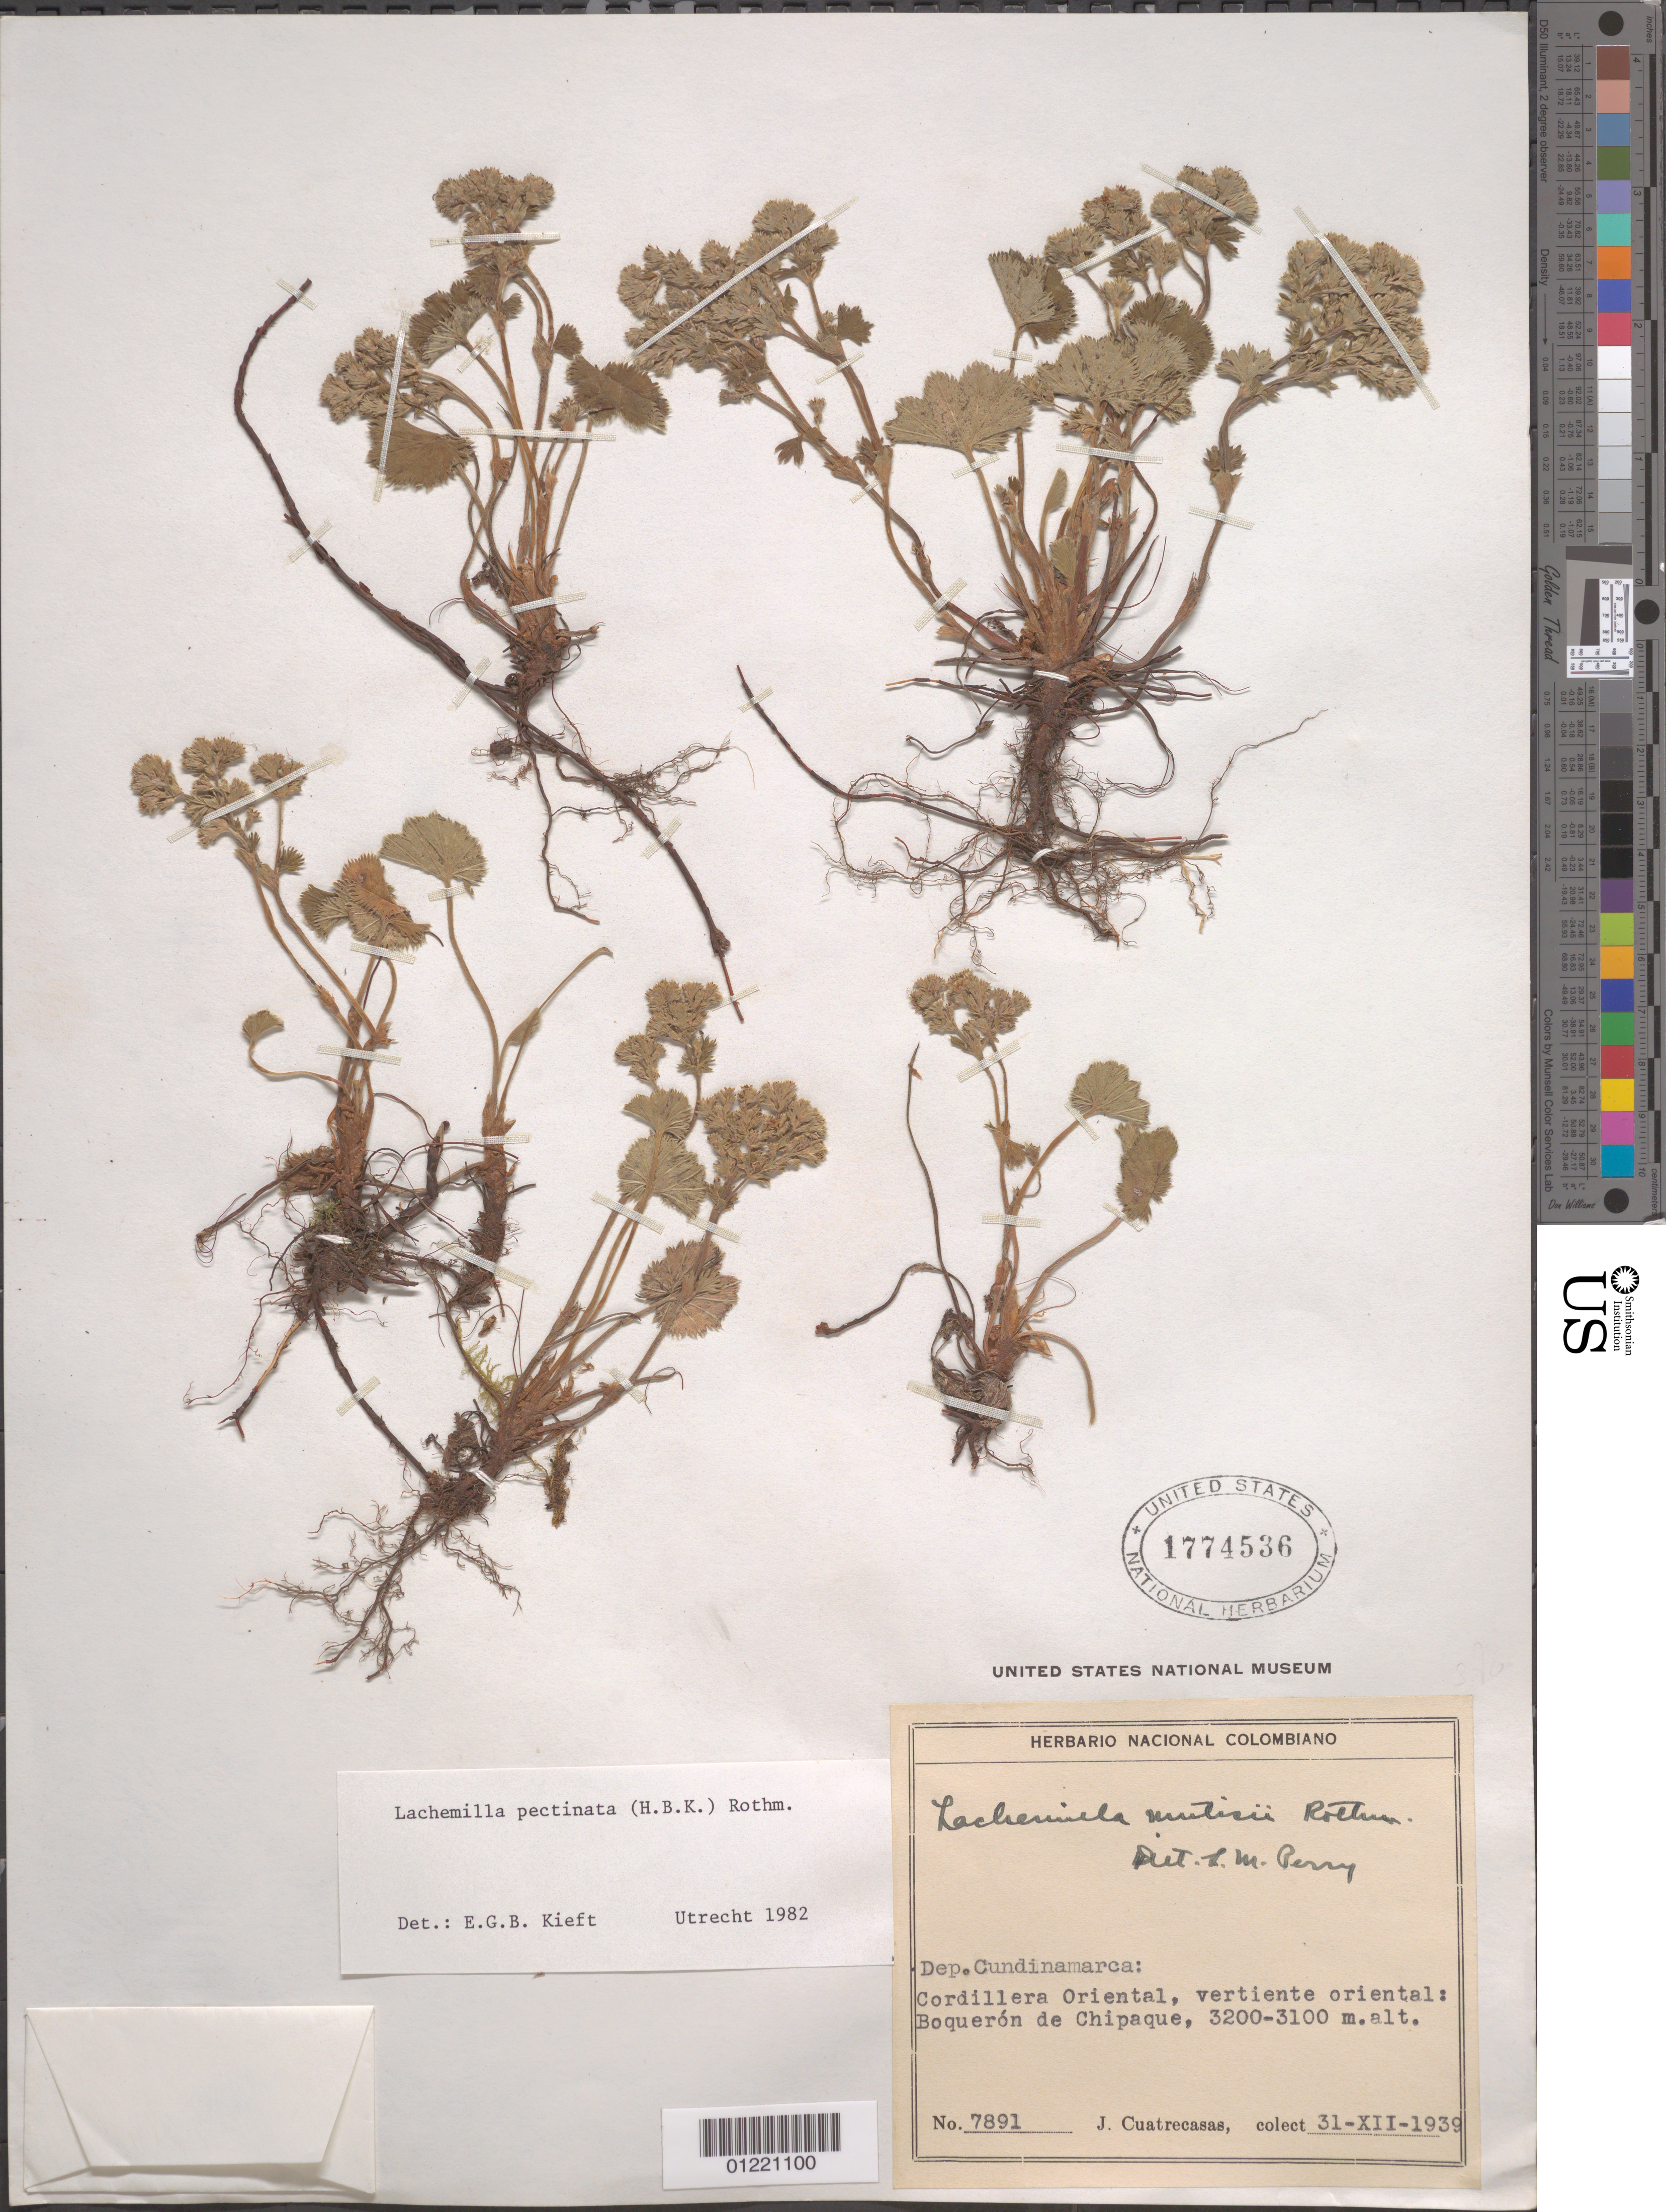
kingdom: Plantae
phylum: Tracheophyta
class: Magnoliopsida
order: Rosales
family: Rosaceae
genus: Lachemilla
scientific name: Lachemilla pectinata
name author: (Kunth) Rothm.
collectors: J. Cuatrecasas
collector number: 7891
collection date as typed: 31 Dec 1939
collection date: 1939-12-31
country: Colombia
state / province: Cundinamarca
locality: Cordillera Oriental, vertiente oriental: Boquerón de Chipaque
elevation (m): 3100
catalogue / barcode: US 1774536